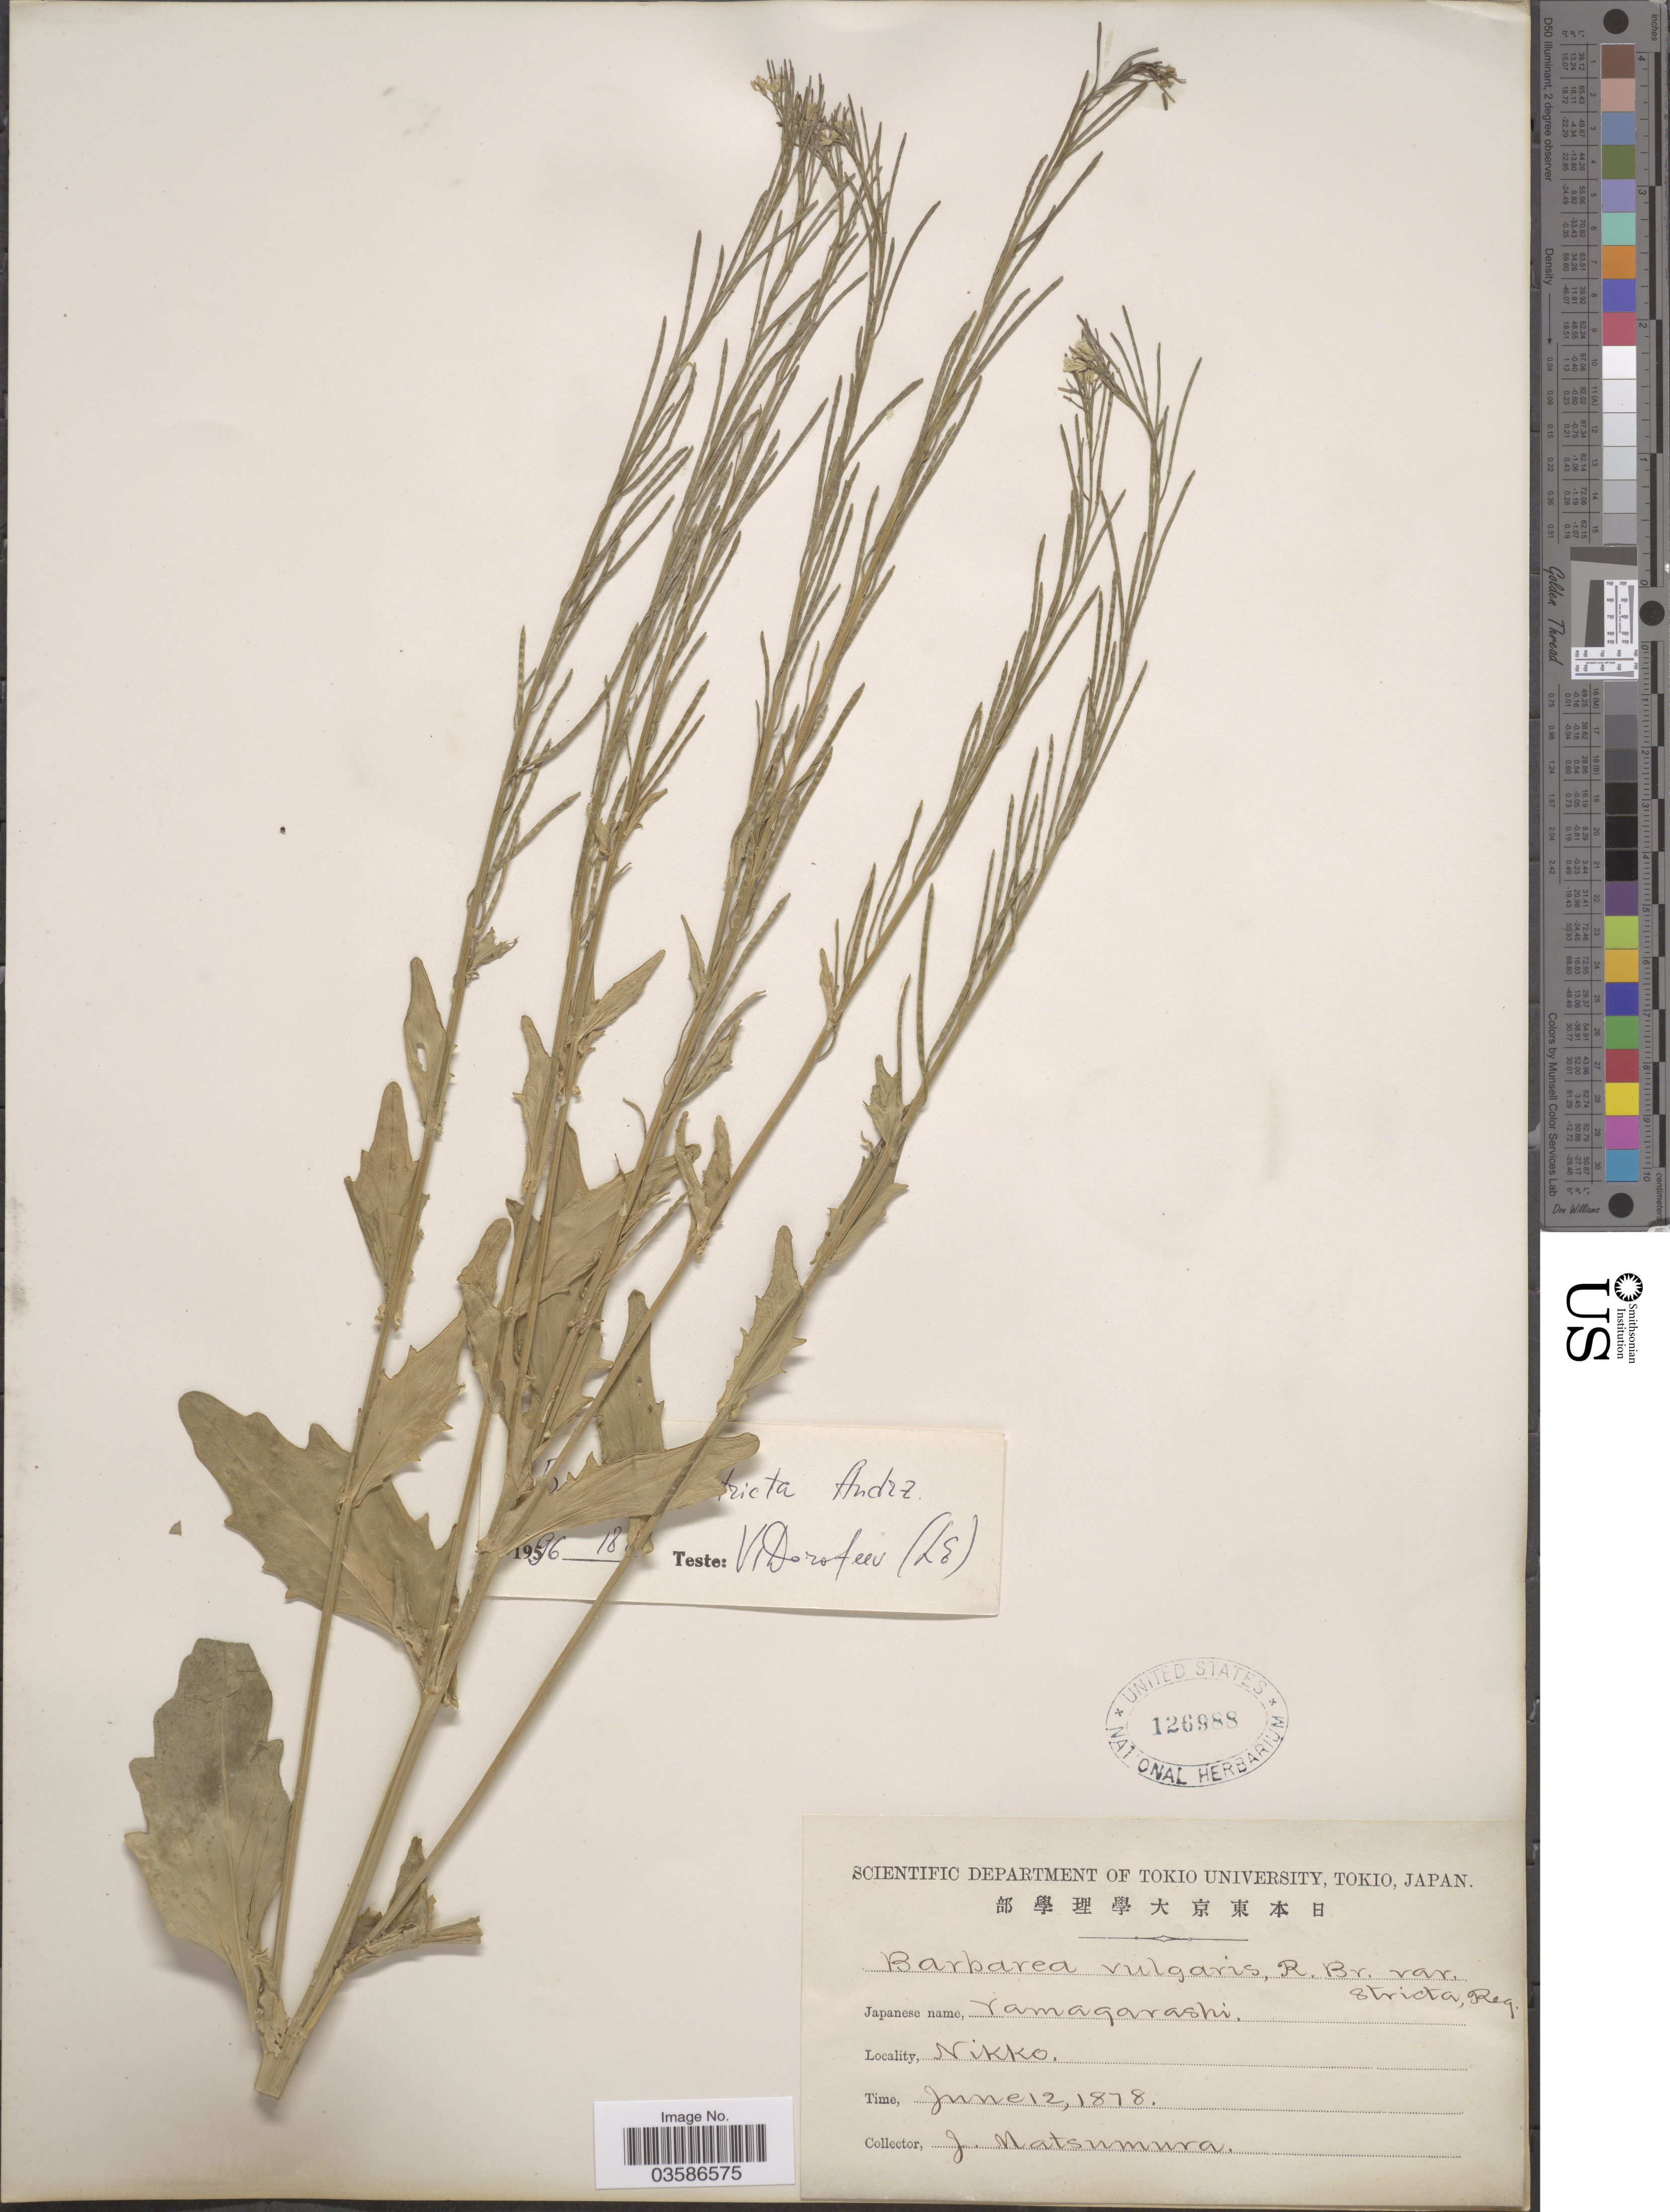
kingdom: Plantae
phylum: Tracheophyta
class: Magnoliopsida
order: Brassicales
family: Brassicaceae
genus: Barbarea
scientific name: Barbarea stricta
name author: Andrz.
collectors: J. Matsumura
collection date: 1878-06-12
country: Japan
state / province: Tokyo, Federal City of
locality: Nikko.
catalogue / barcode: US 126988